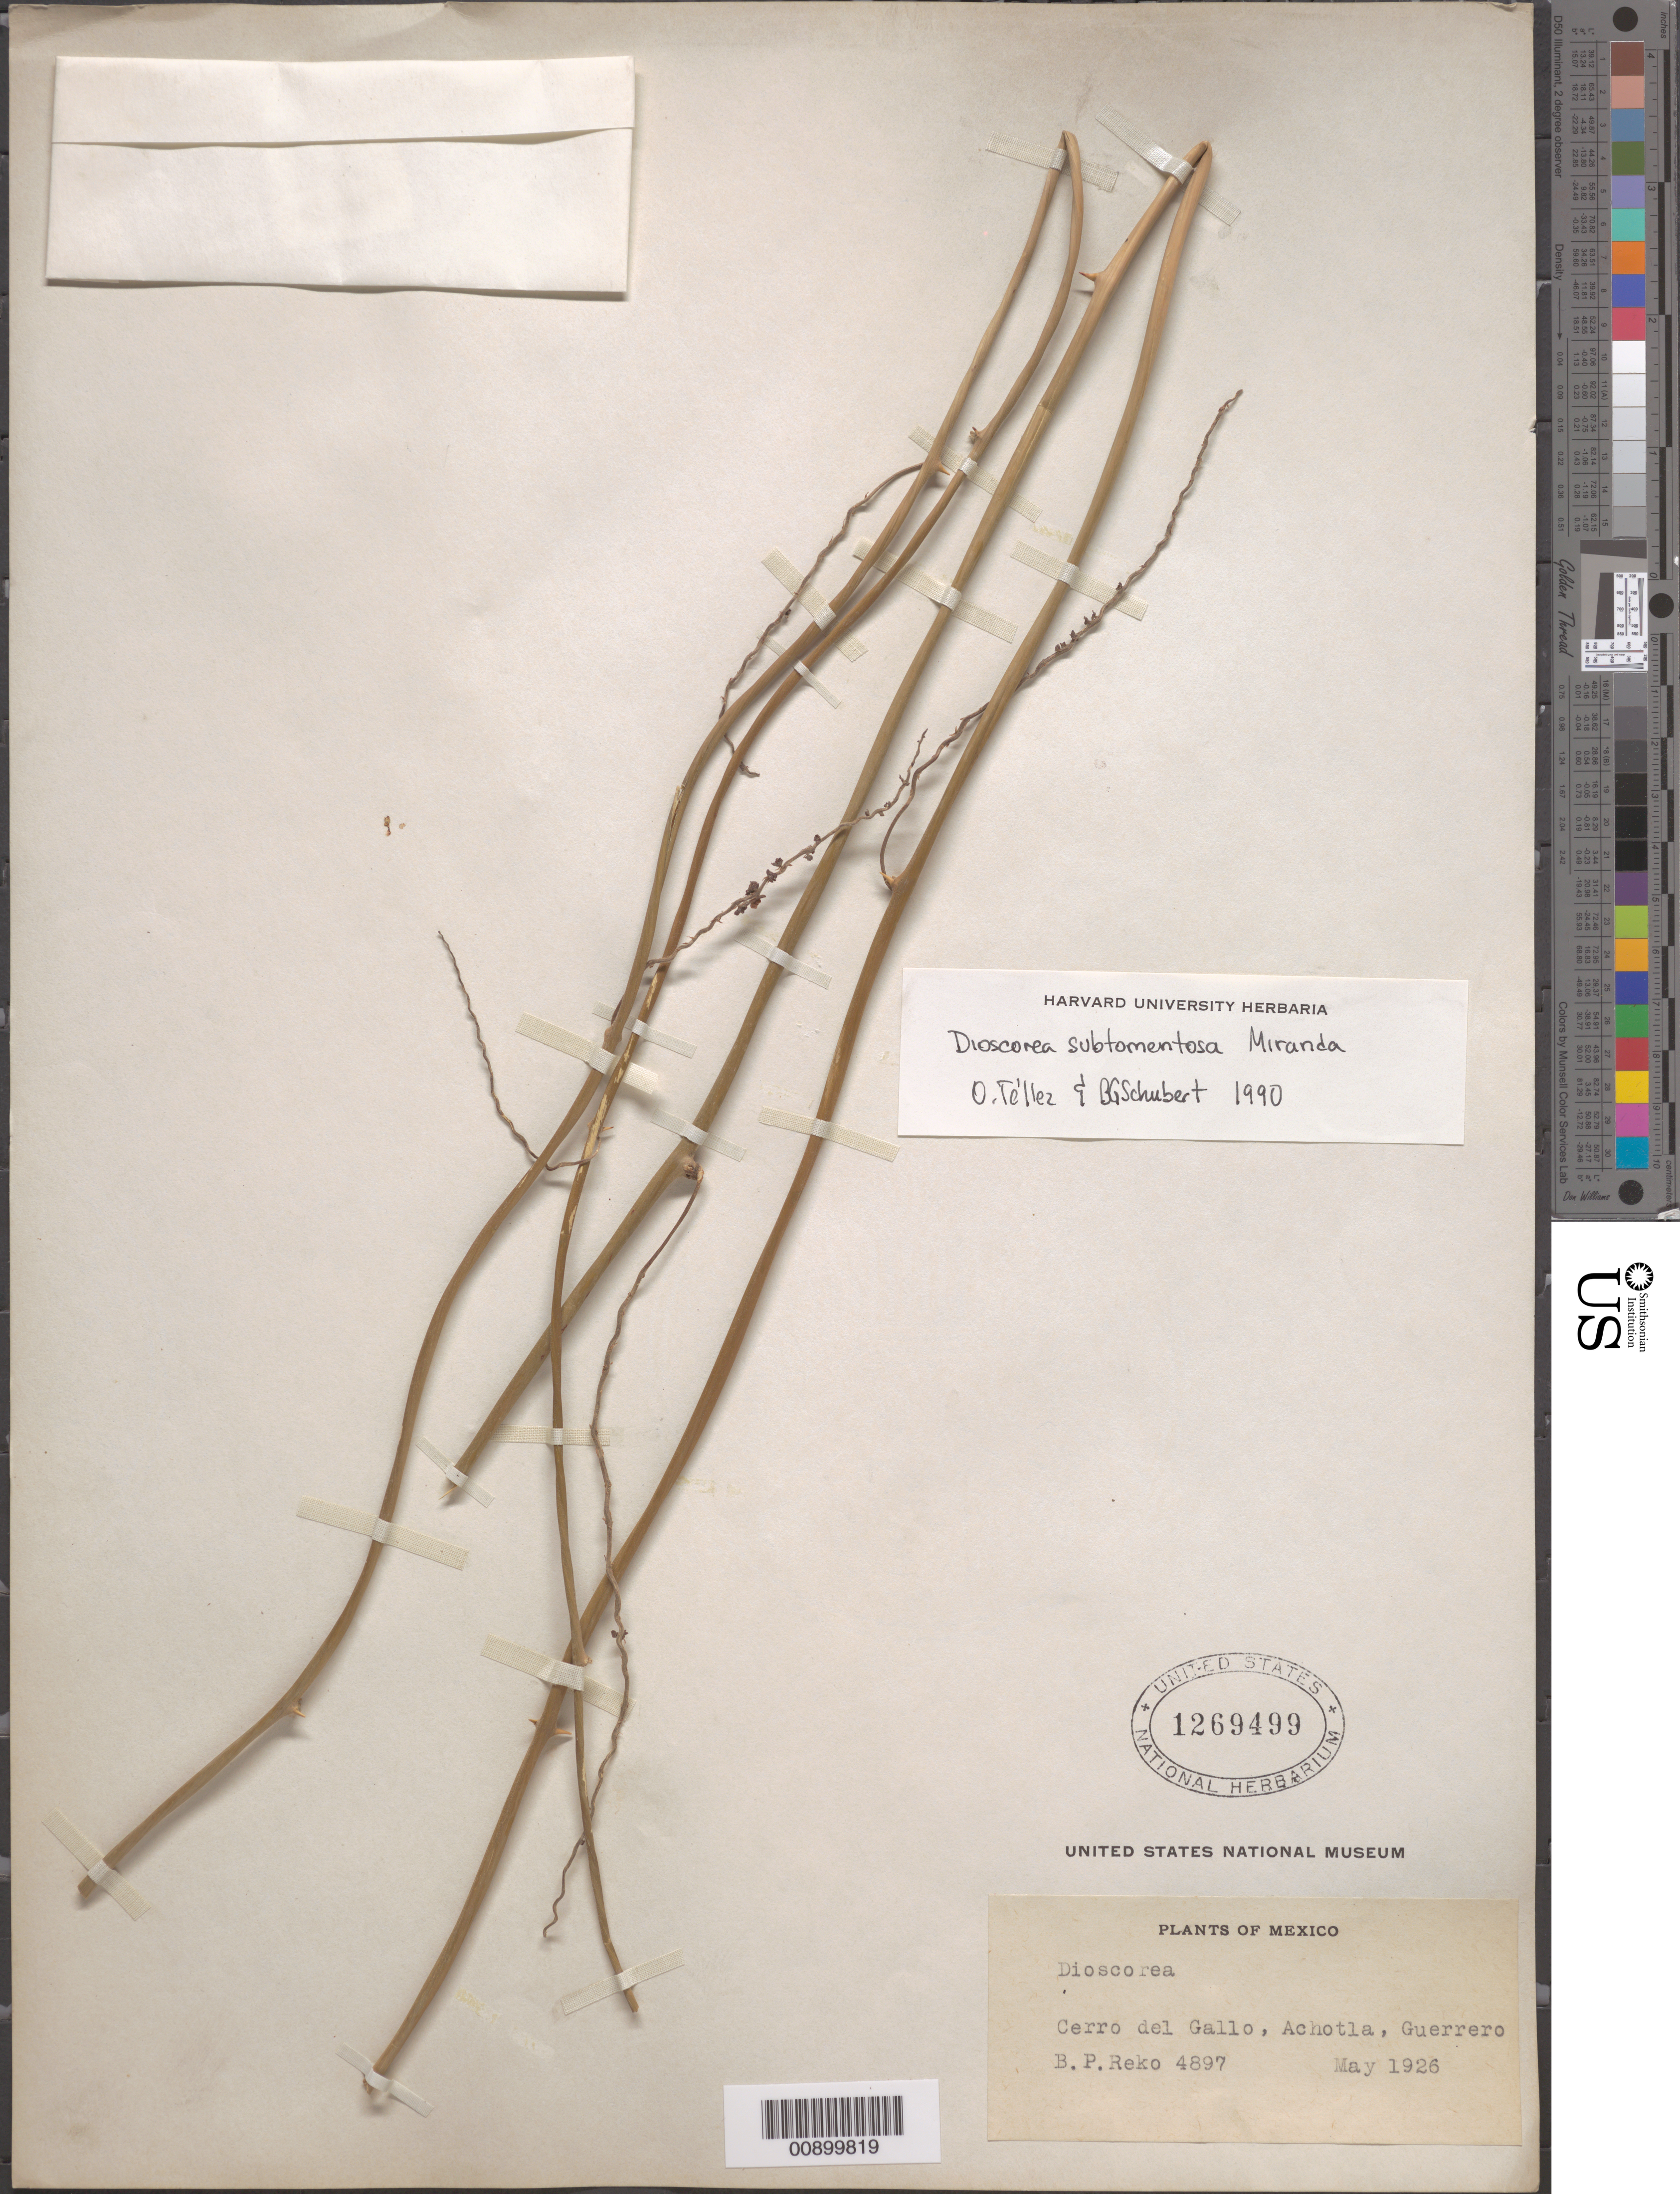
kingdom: Plantae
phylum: Tracheophyta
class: Liliopsida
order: Dioscoreales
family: Dioscoreaceae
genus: Dioscorea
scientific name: Dioscorea subtomentosa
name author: Miranda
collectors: B. P. Reko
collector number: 4897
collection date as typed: May 1926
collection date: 1926-05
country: Mexico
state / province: Guerrero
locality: Cerro del Gallo, Achotla, Guerrero.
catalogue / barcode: US 1269499